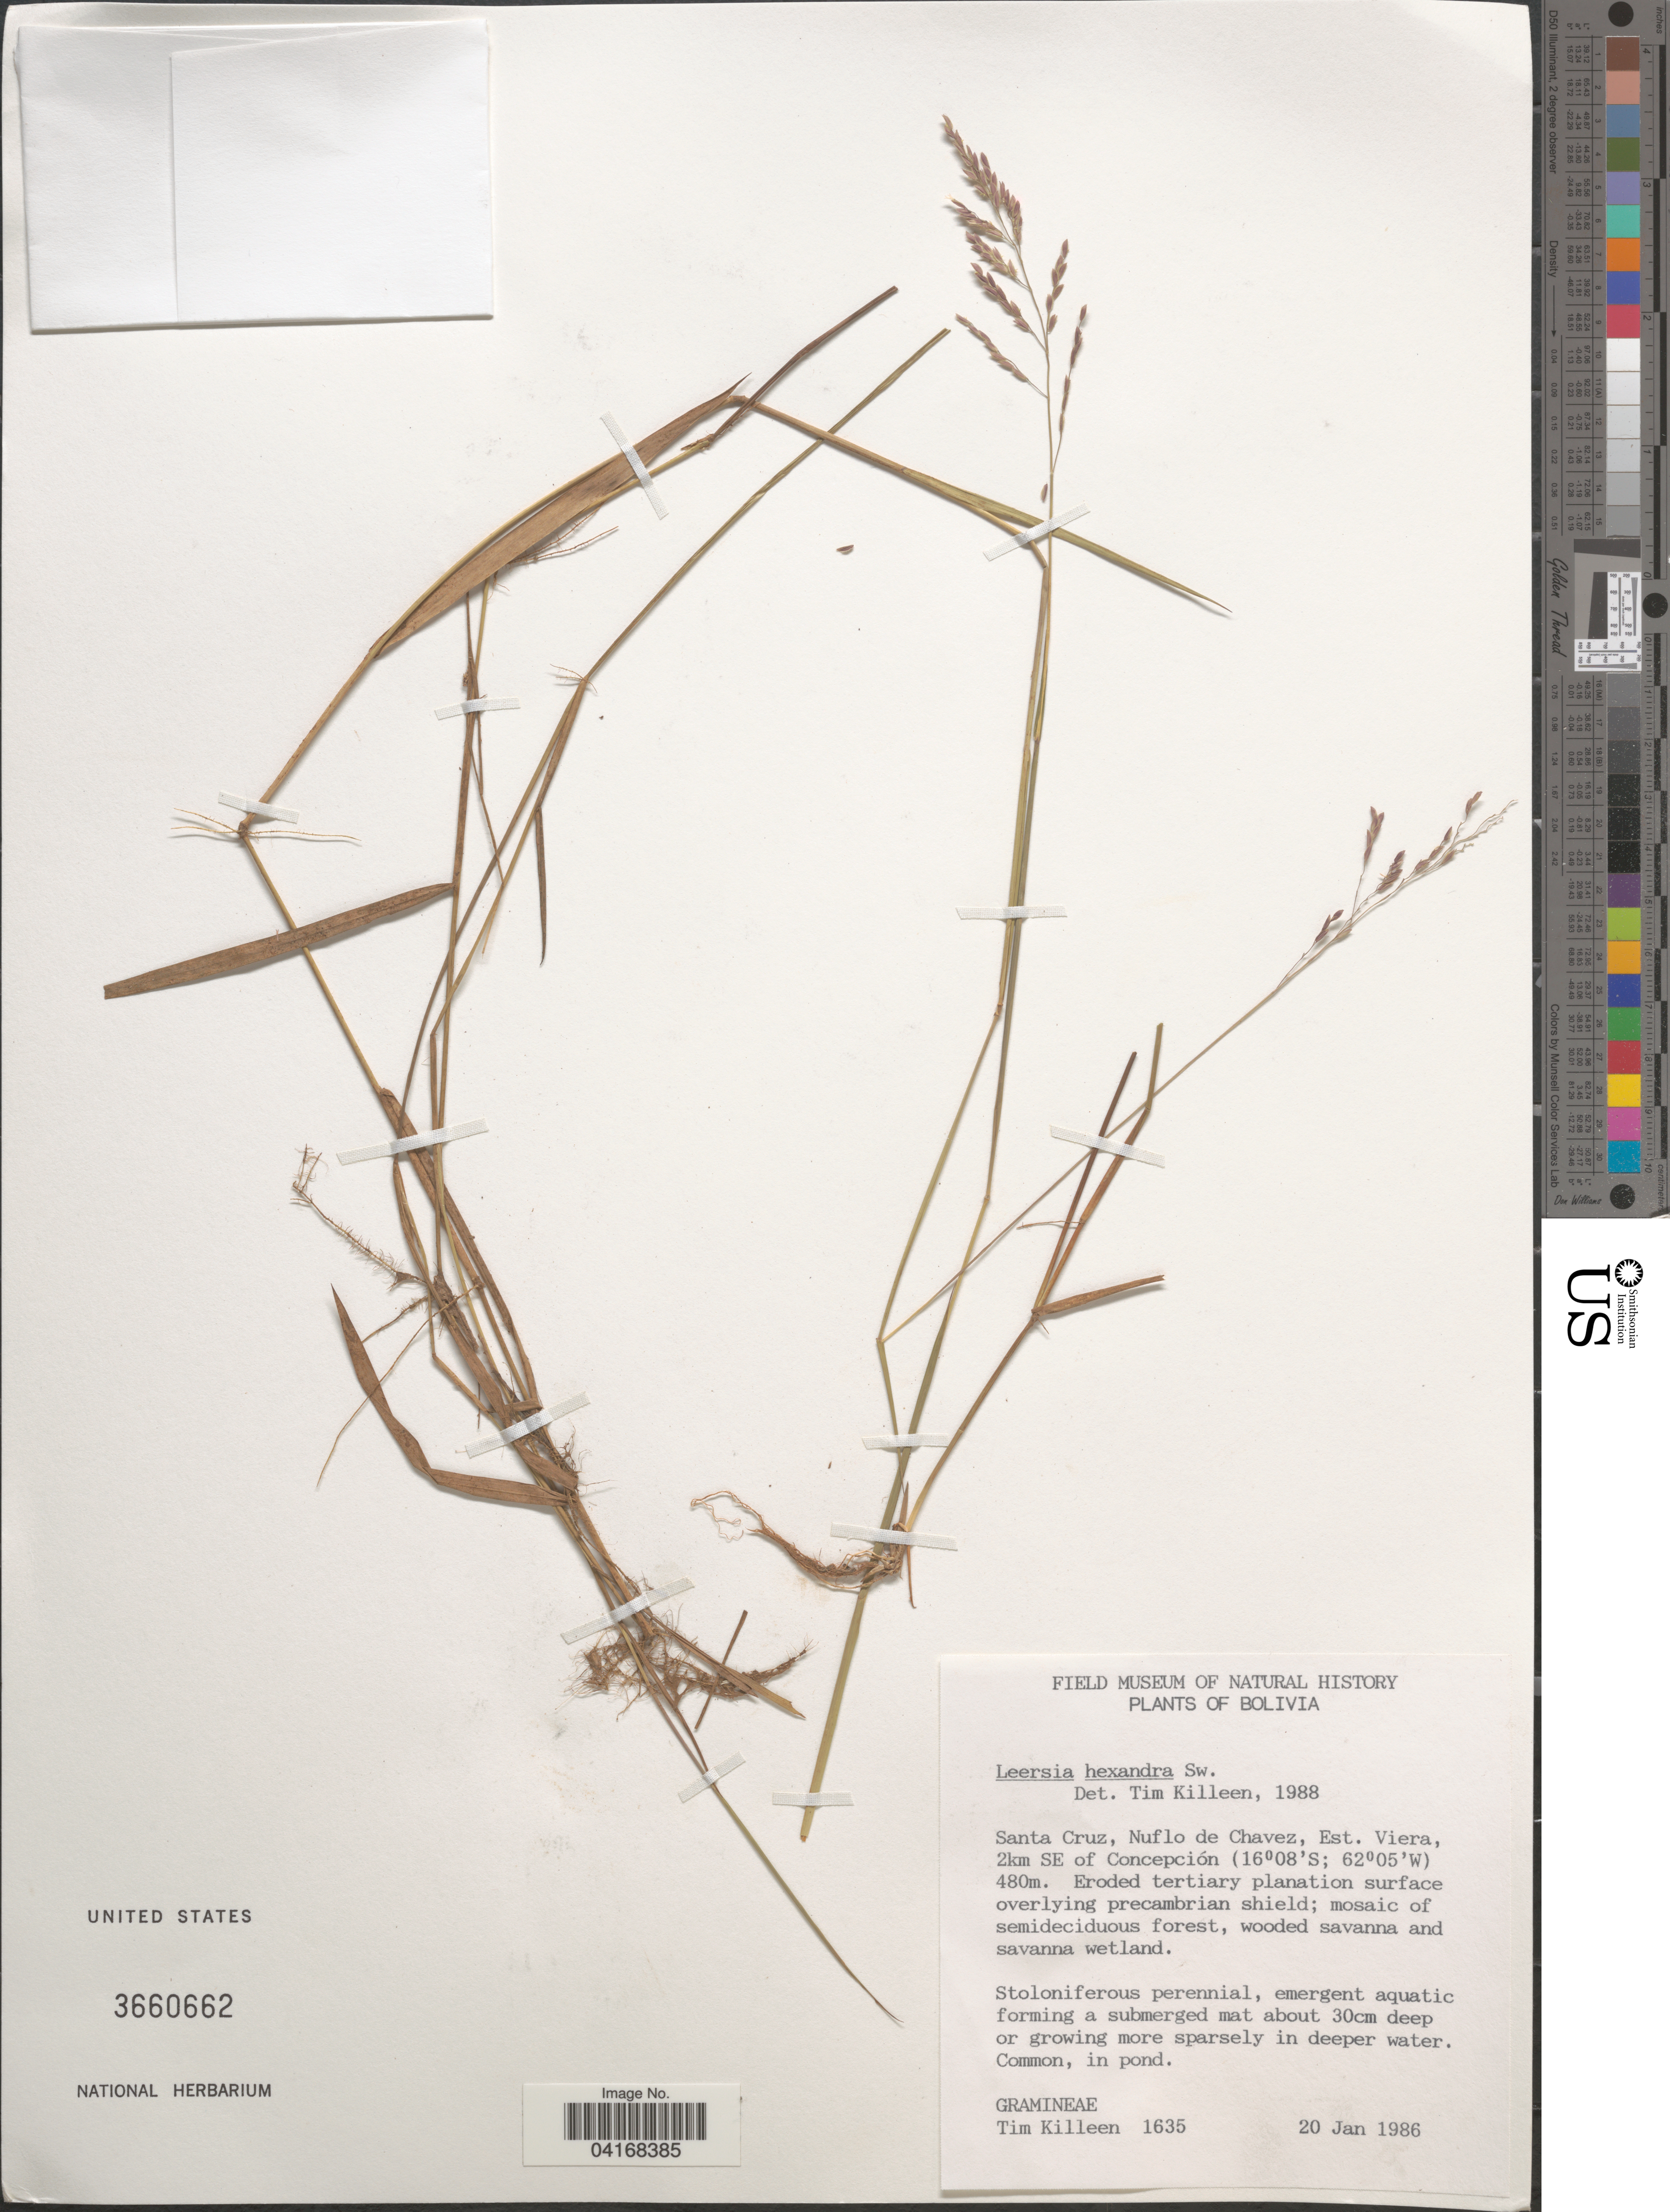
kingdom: Plantae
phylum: Tracheophyta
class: Liliopsida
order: Poales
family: Poaceae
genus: Leersia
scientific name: Leersia hexandra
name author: Sw.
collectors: T. J. Killeen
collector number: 1635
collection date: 1986-01-20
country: Bolivia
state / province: Santa Cruz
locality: Nuflo de Chavez, Est. Viera, 2km SE of Concepción.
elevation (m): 480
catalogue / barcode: US 3660662